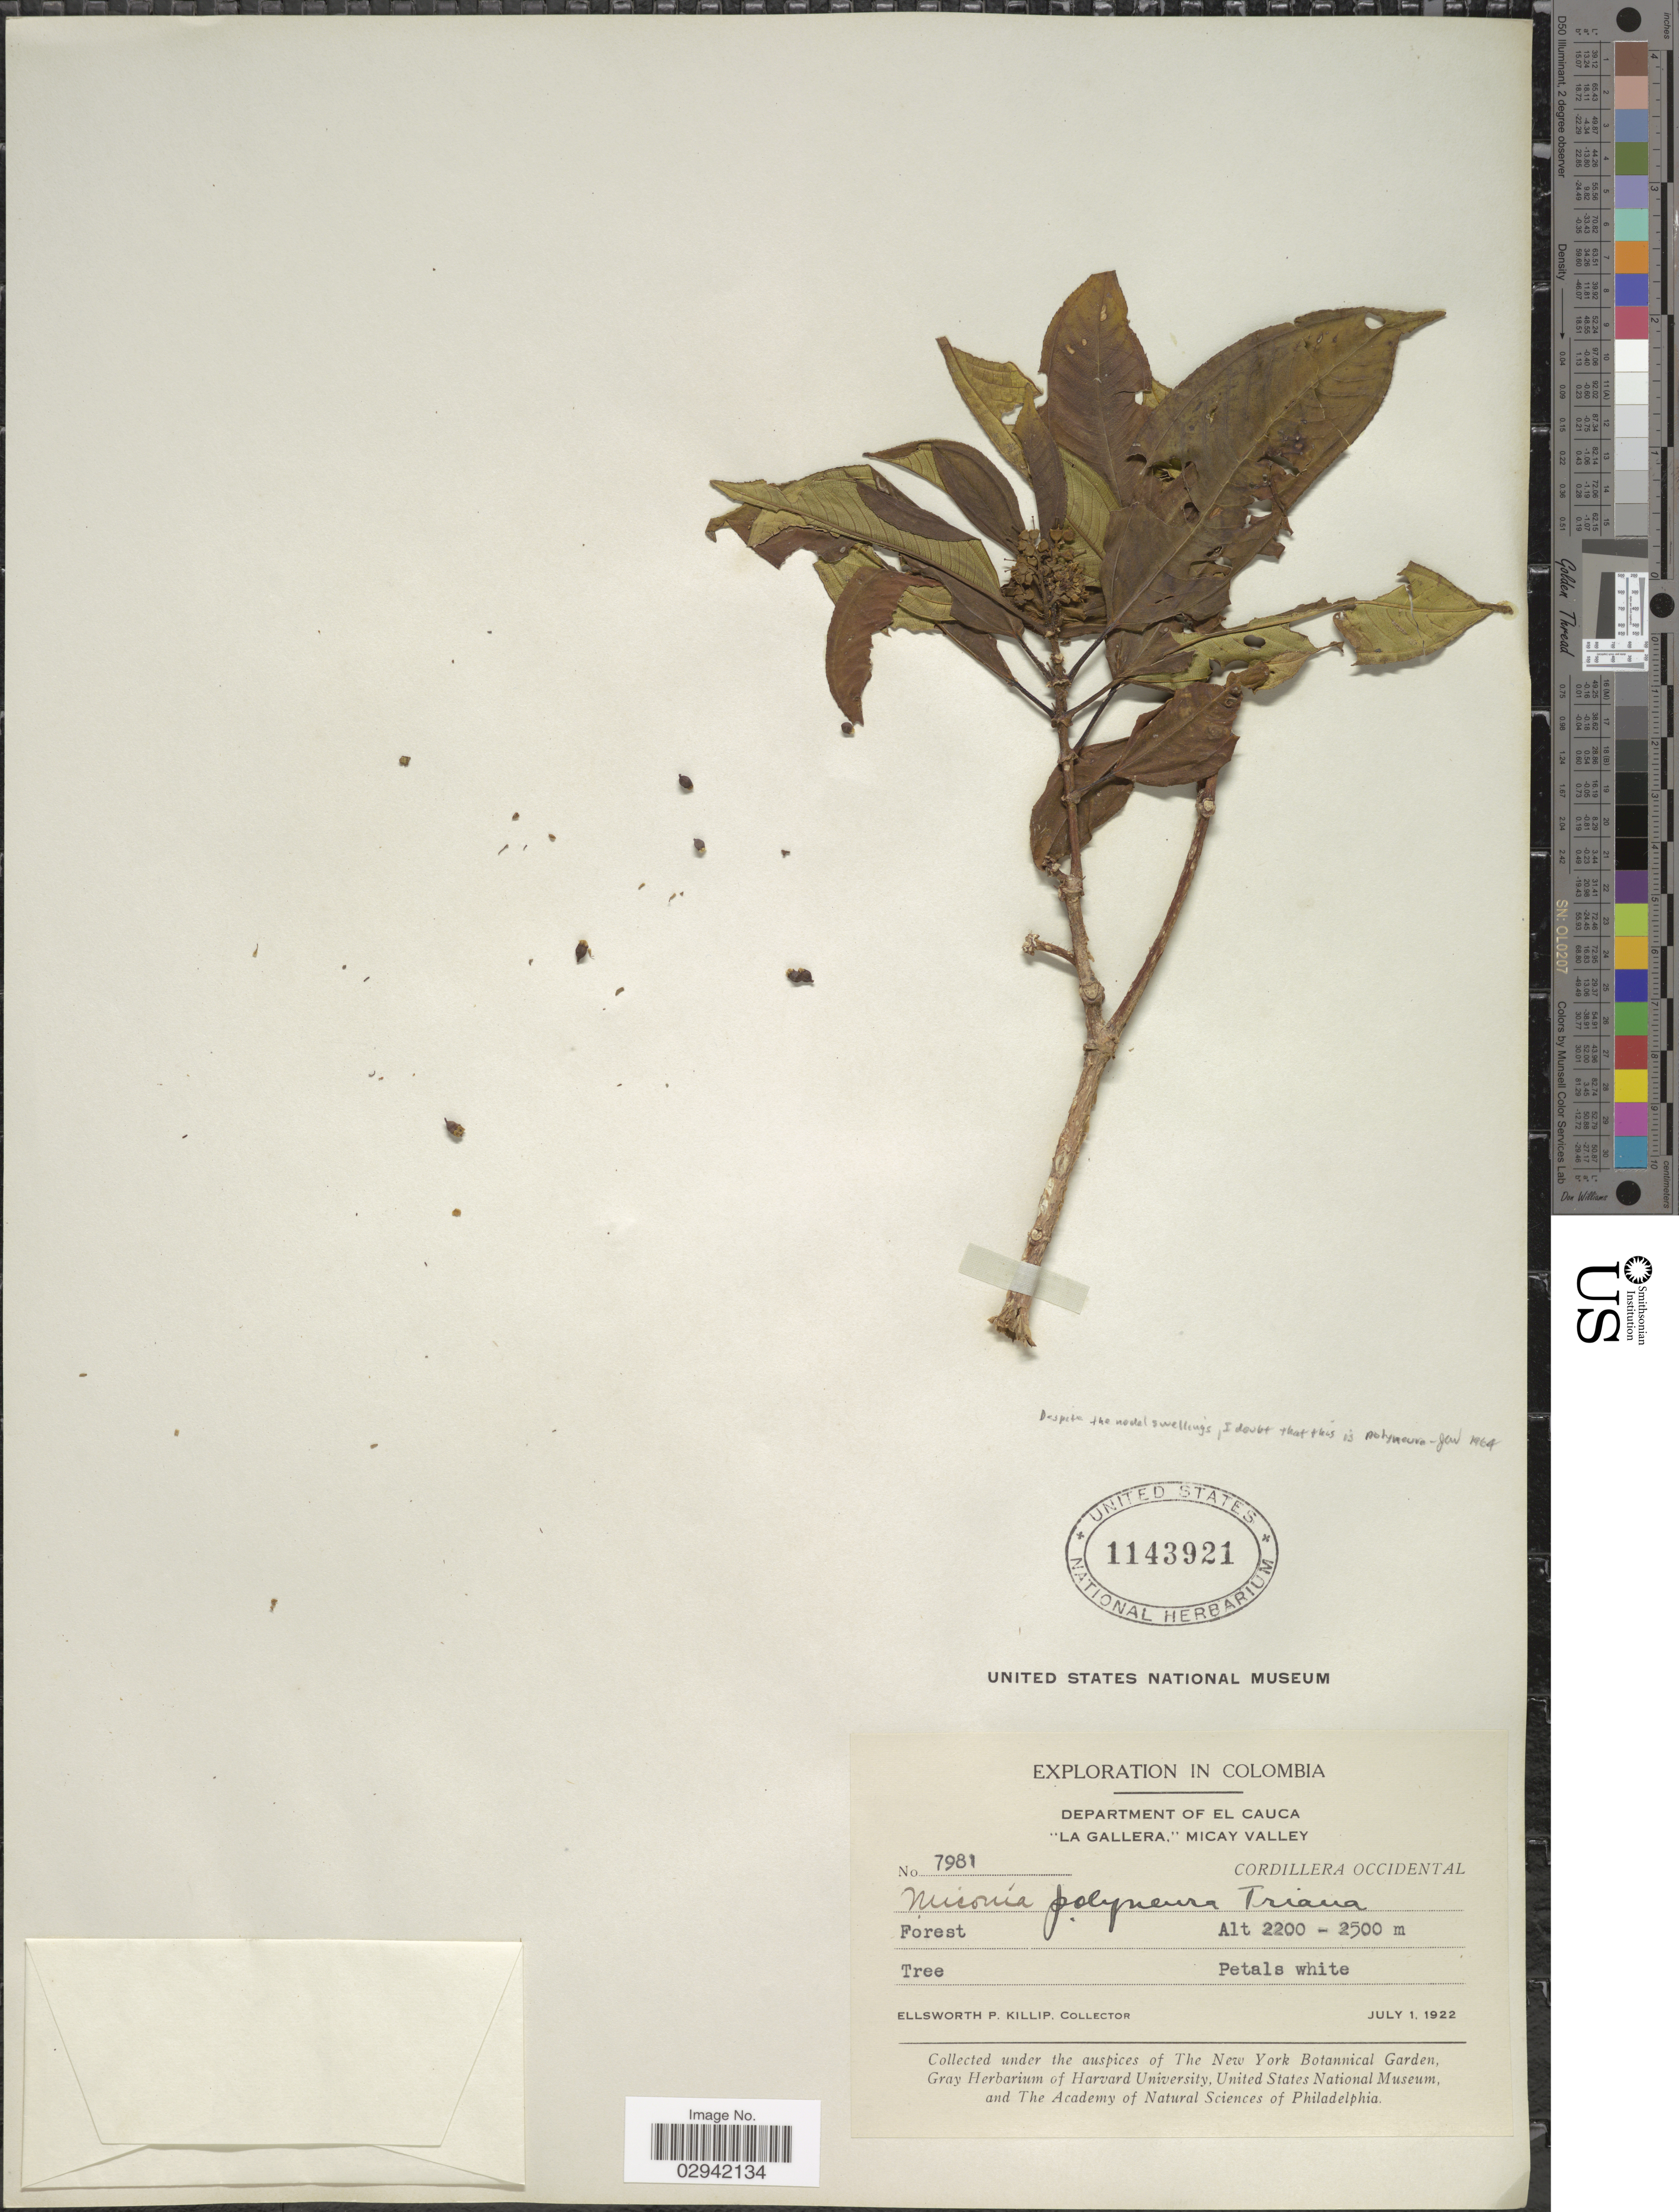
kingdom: Plantae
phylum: Tracheophyta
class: Magnoliopsida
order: Myrtales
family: Melastomataceae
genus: Miconia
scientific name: Miconia polyneura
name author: Triana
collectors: E. P. Killip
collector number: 7981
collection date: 1922-07-01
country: Colombia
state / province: Cauca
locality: Department of El Cauca, "La Gallera," Micay Valley, Cordillera Occidental.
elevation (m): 2200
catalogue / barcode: US 1143921